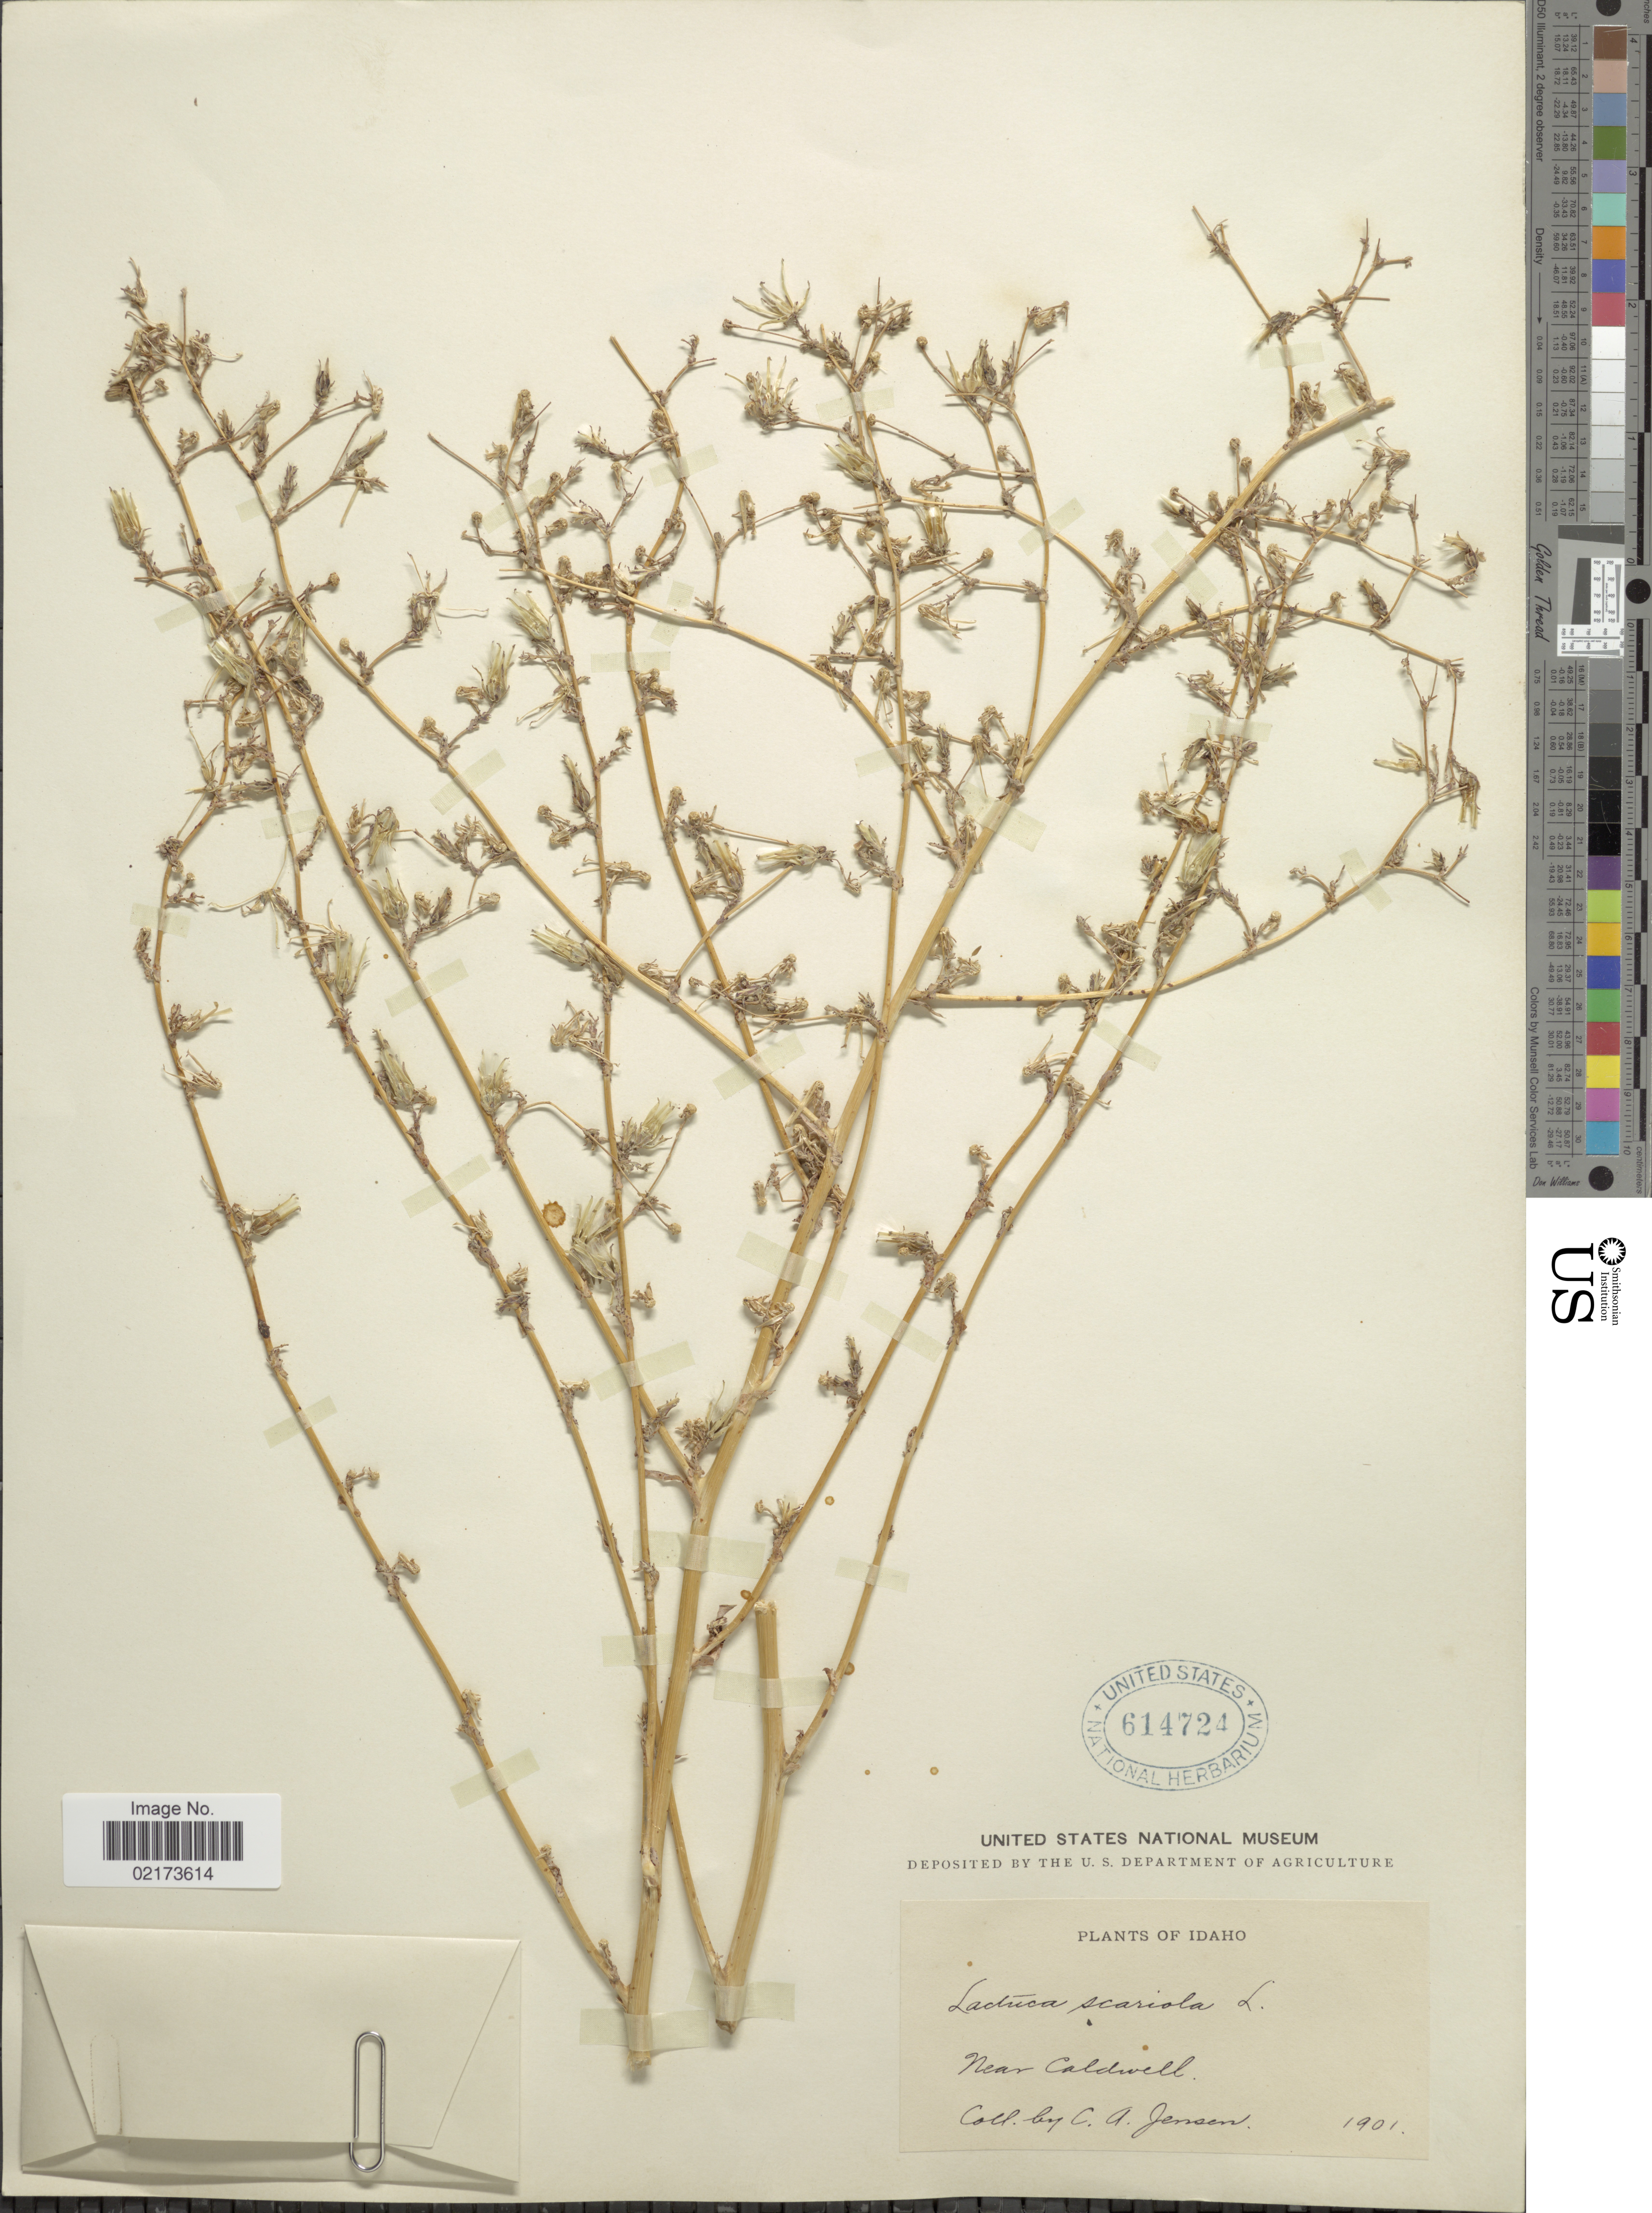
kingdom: Plantae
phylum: Tracheophyta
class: Magnoliopsida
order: Asterales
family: Asteraceae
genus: Lactuca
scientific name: Lactuca serriola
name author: L.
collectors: C. Jensen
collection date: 1901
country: United States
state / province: Idaho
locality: Near Coldwell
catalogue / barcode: US 614724